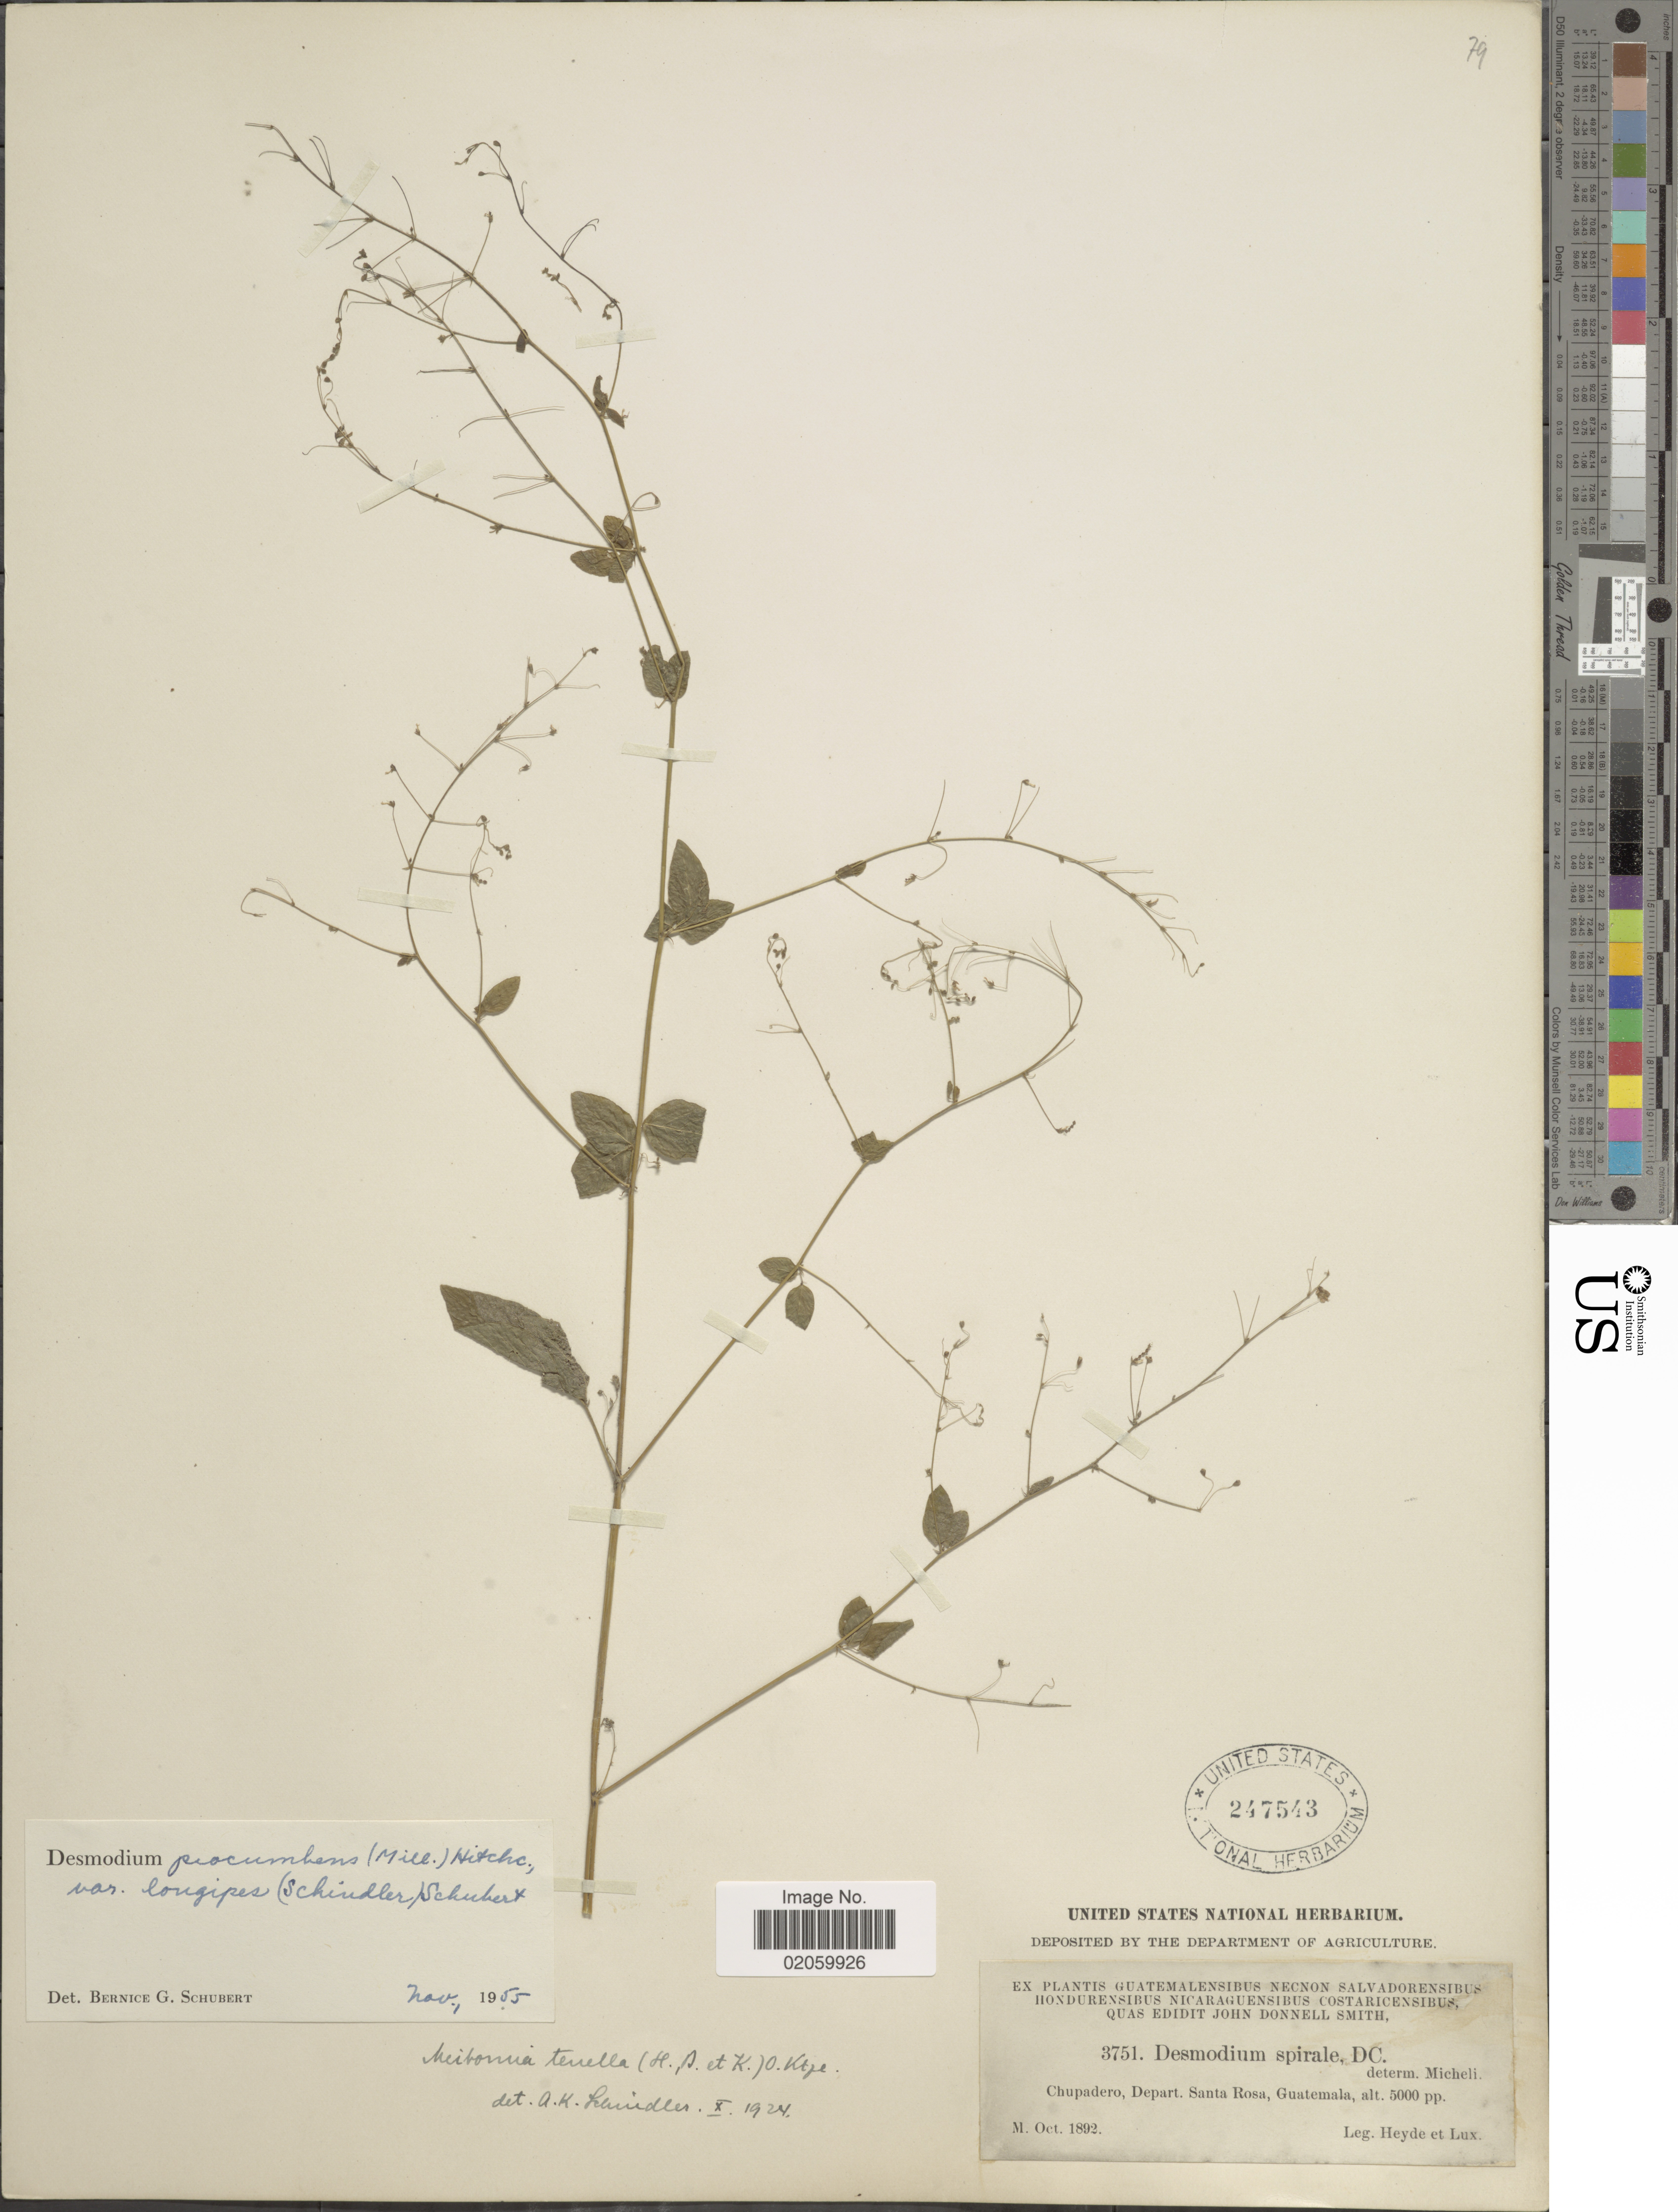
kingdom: Plantae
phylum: Tracheophyta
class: Magnoliopsida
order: Fabales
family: Fabaceae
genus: Desmodium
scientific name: Desmodium procumbens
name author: (Mill.) Hitchc.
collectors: Heyde & Lux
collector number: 3751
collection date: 1892-10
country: Guatemala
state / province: Santa Rosa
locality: Chupadero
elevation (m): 1524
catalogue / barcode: US 247543